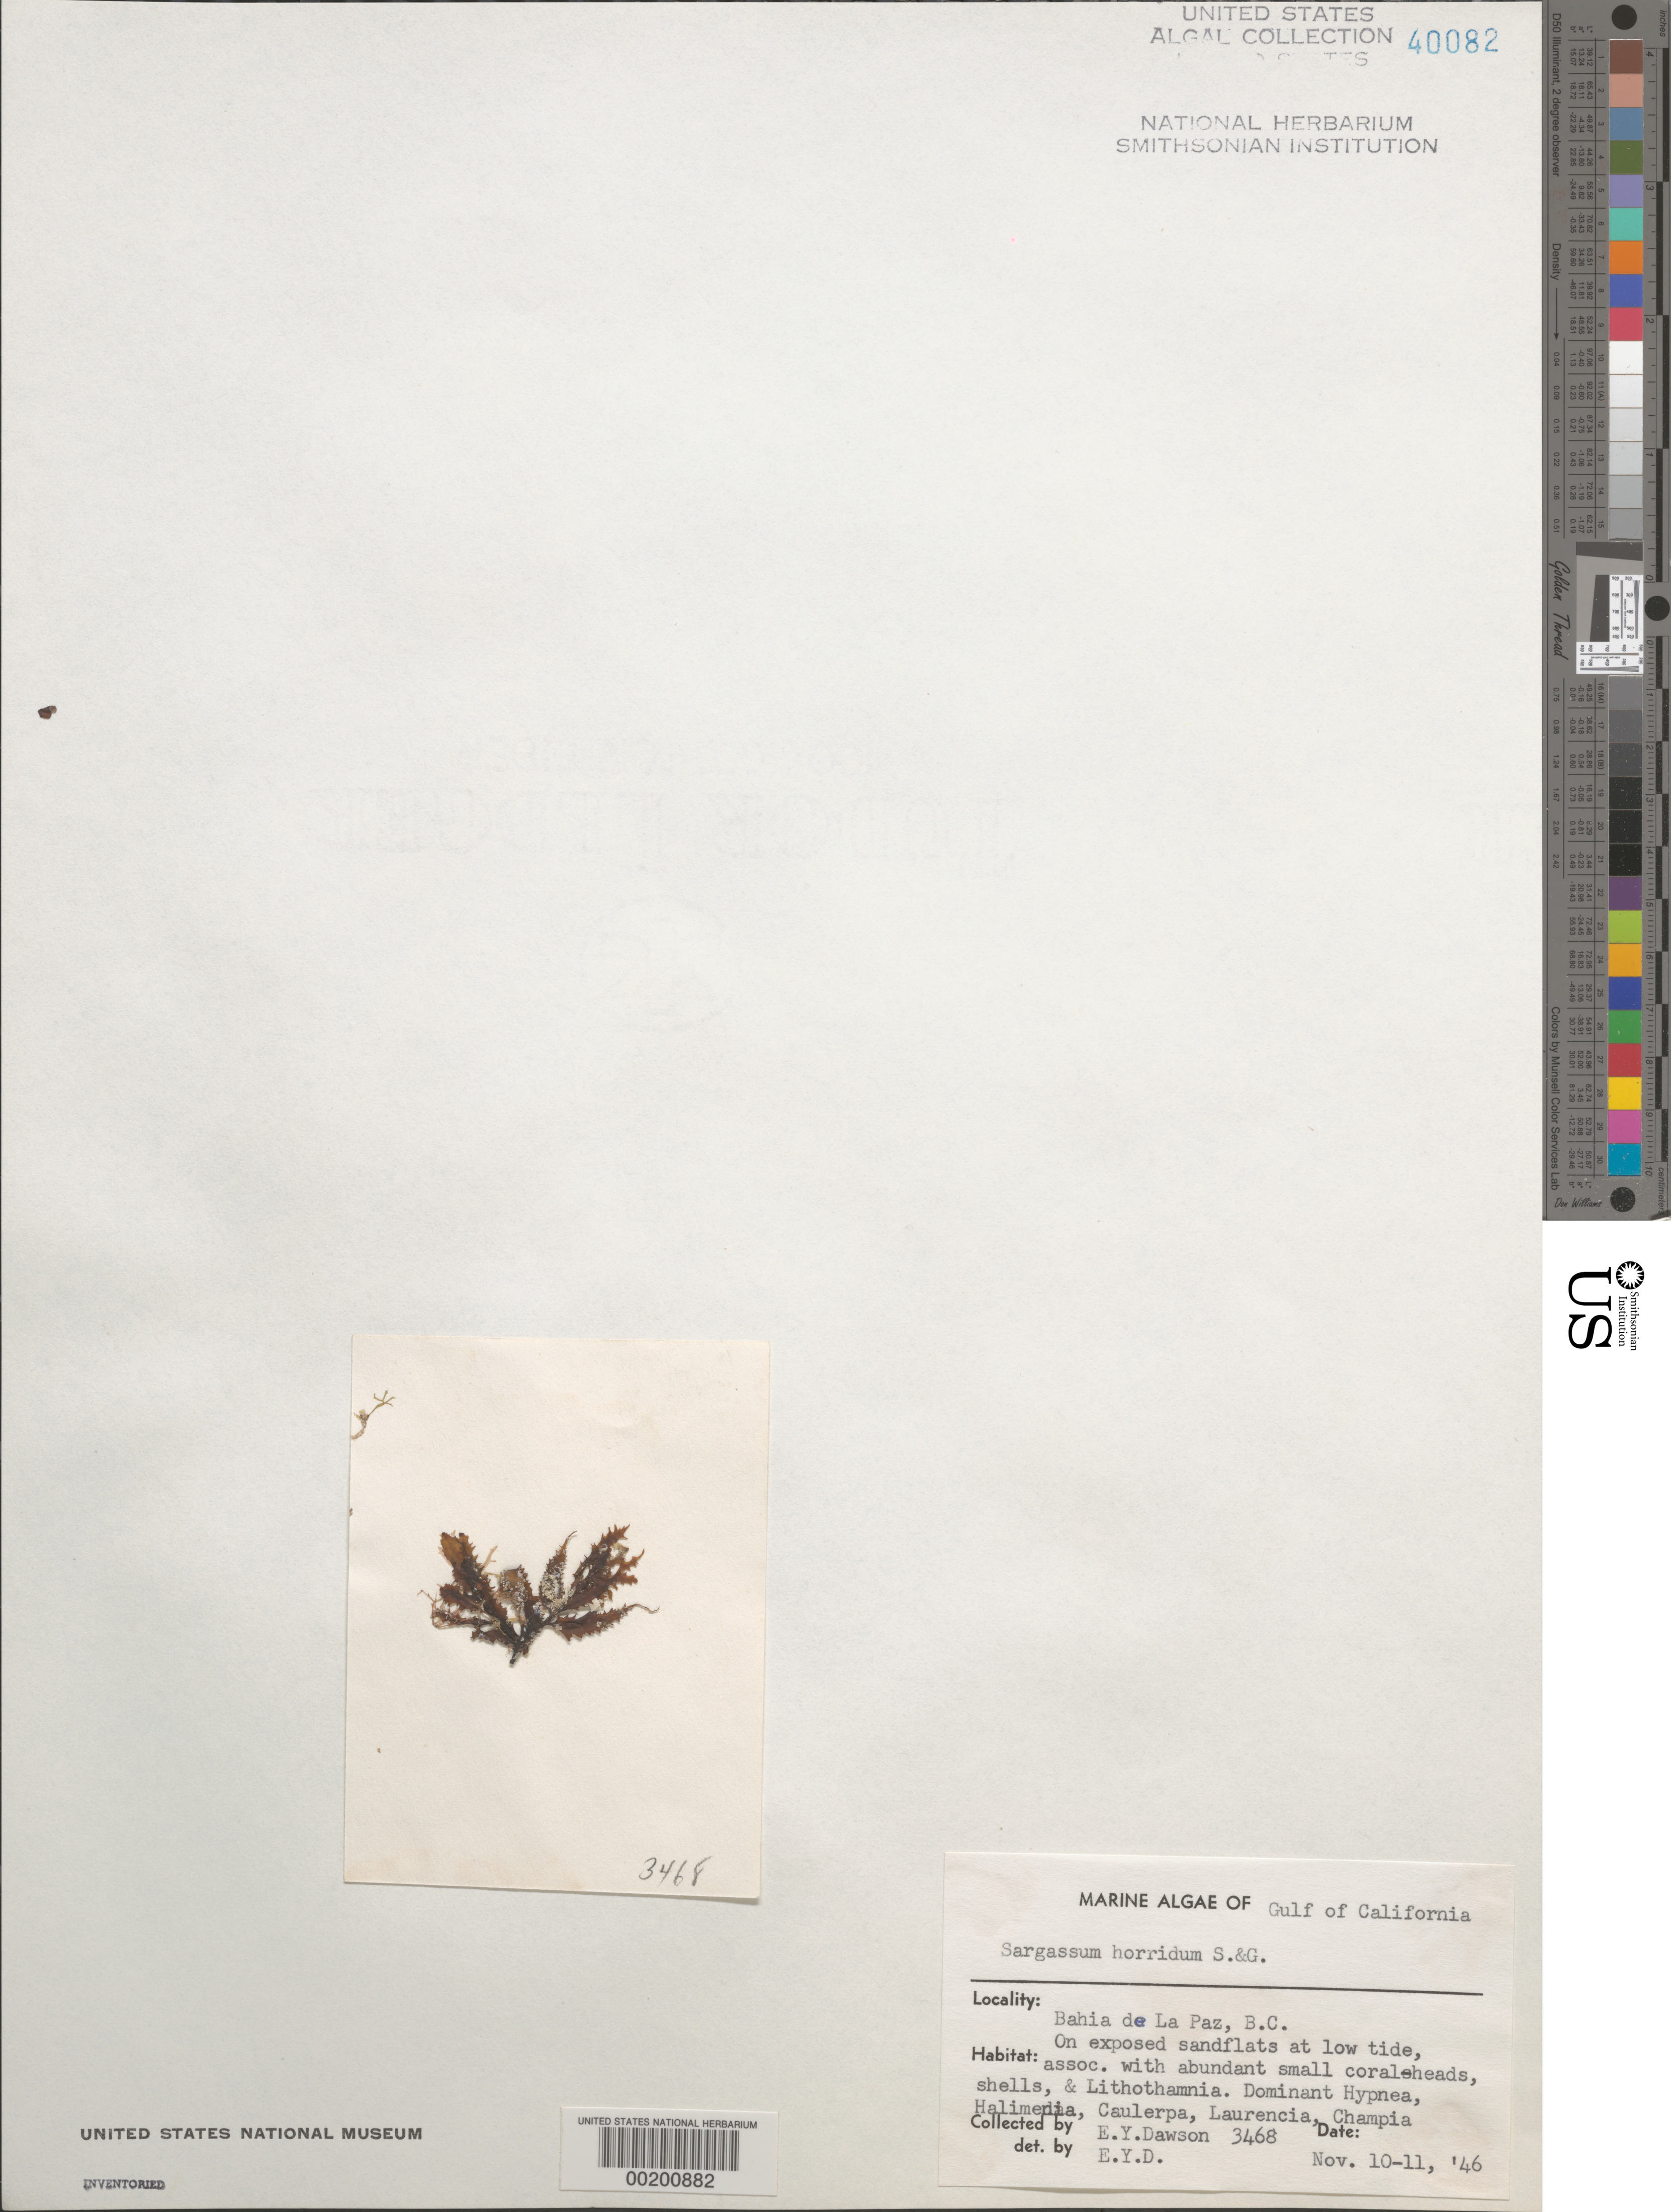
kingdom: Chromista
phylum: Ochrophyta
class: Phaeophyceae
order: Fucales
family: Sargassaceae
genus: Sargassum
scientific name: Sargassum horridum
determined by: Dawson, E. Y.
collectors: E. Y. Dawson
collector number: EYD 3468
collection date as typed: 10 Nov 1946 TO 11 Nov 1946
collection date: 1946-11-10/1946-11-11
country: Mexico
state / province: Baja California Sur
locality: Bahia de La Paz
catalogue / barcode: US 40082